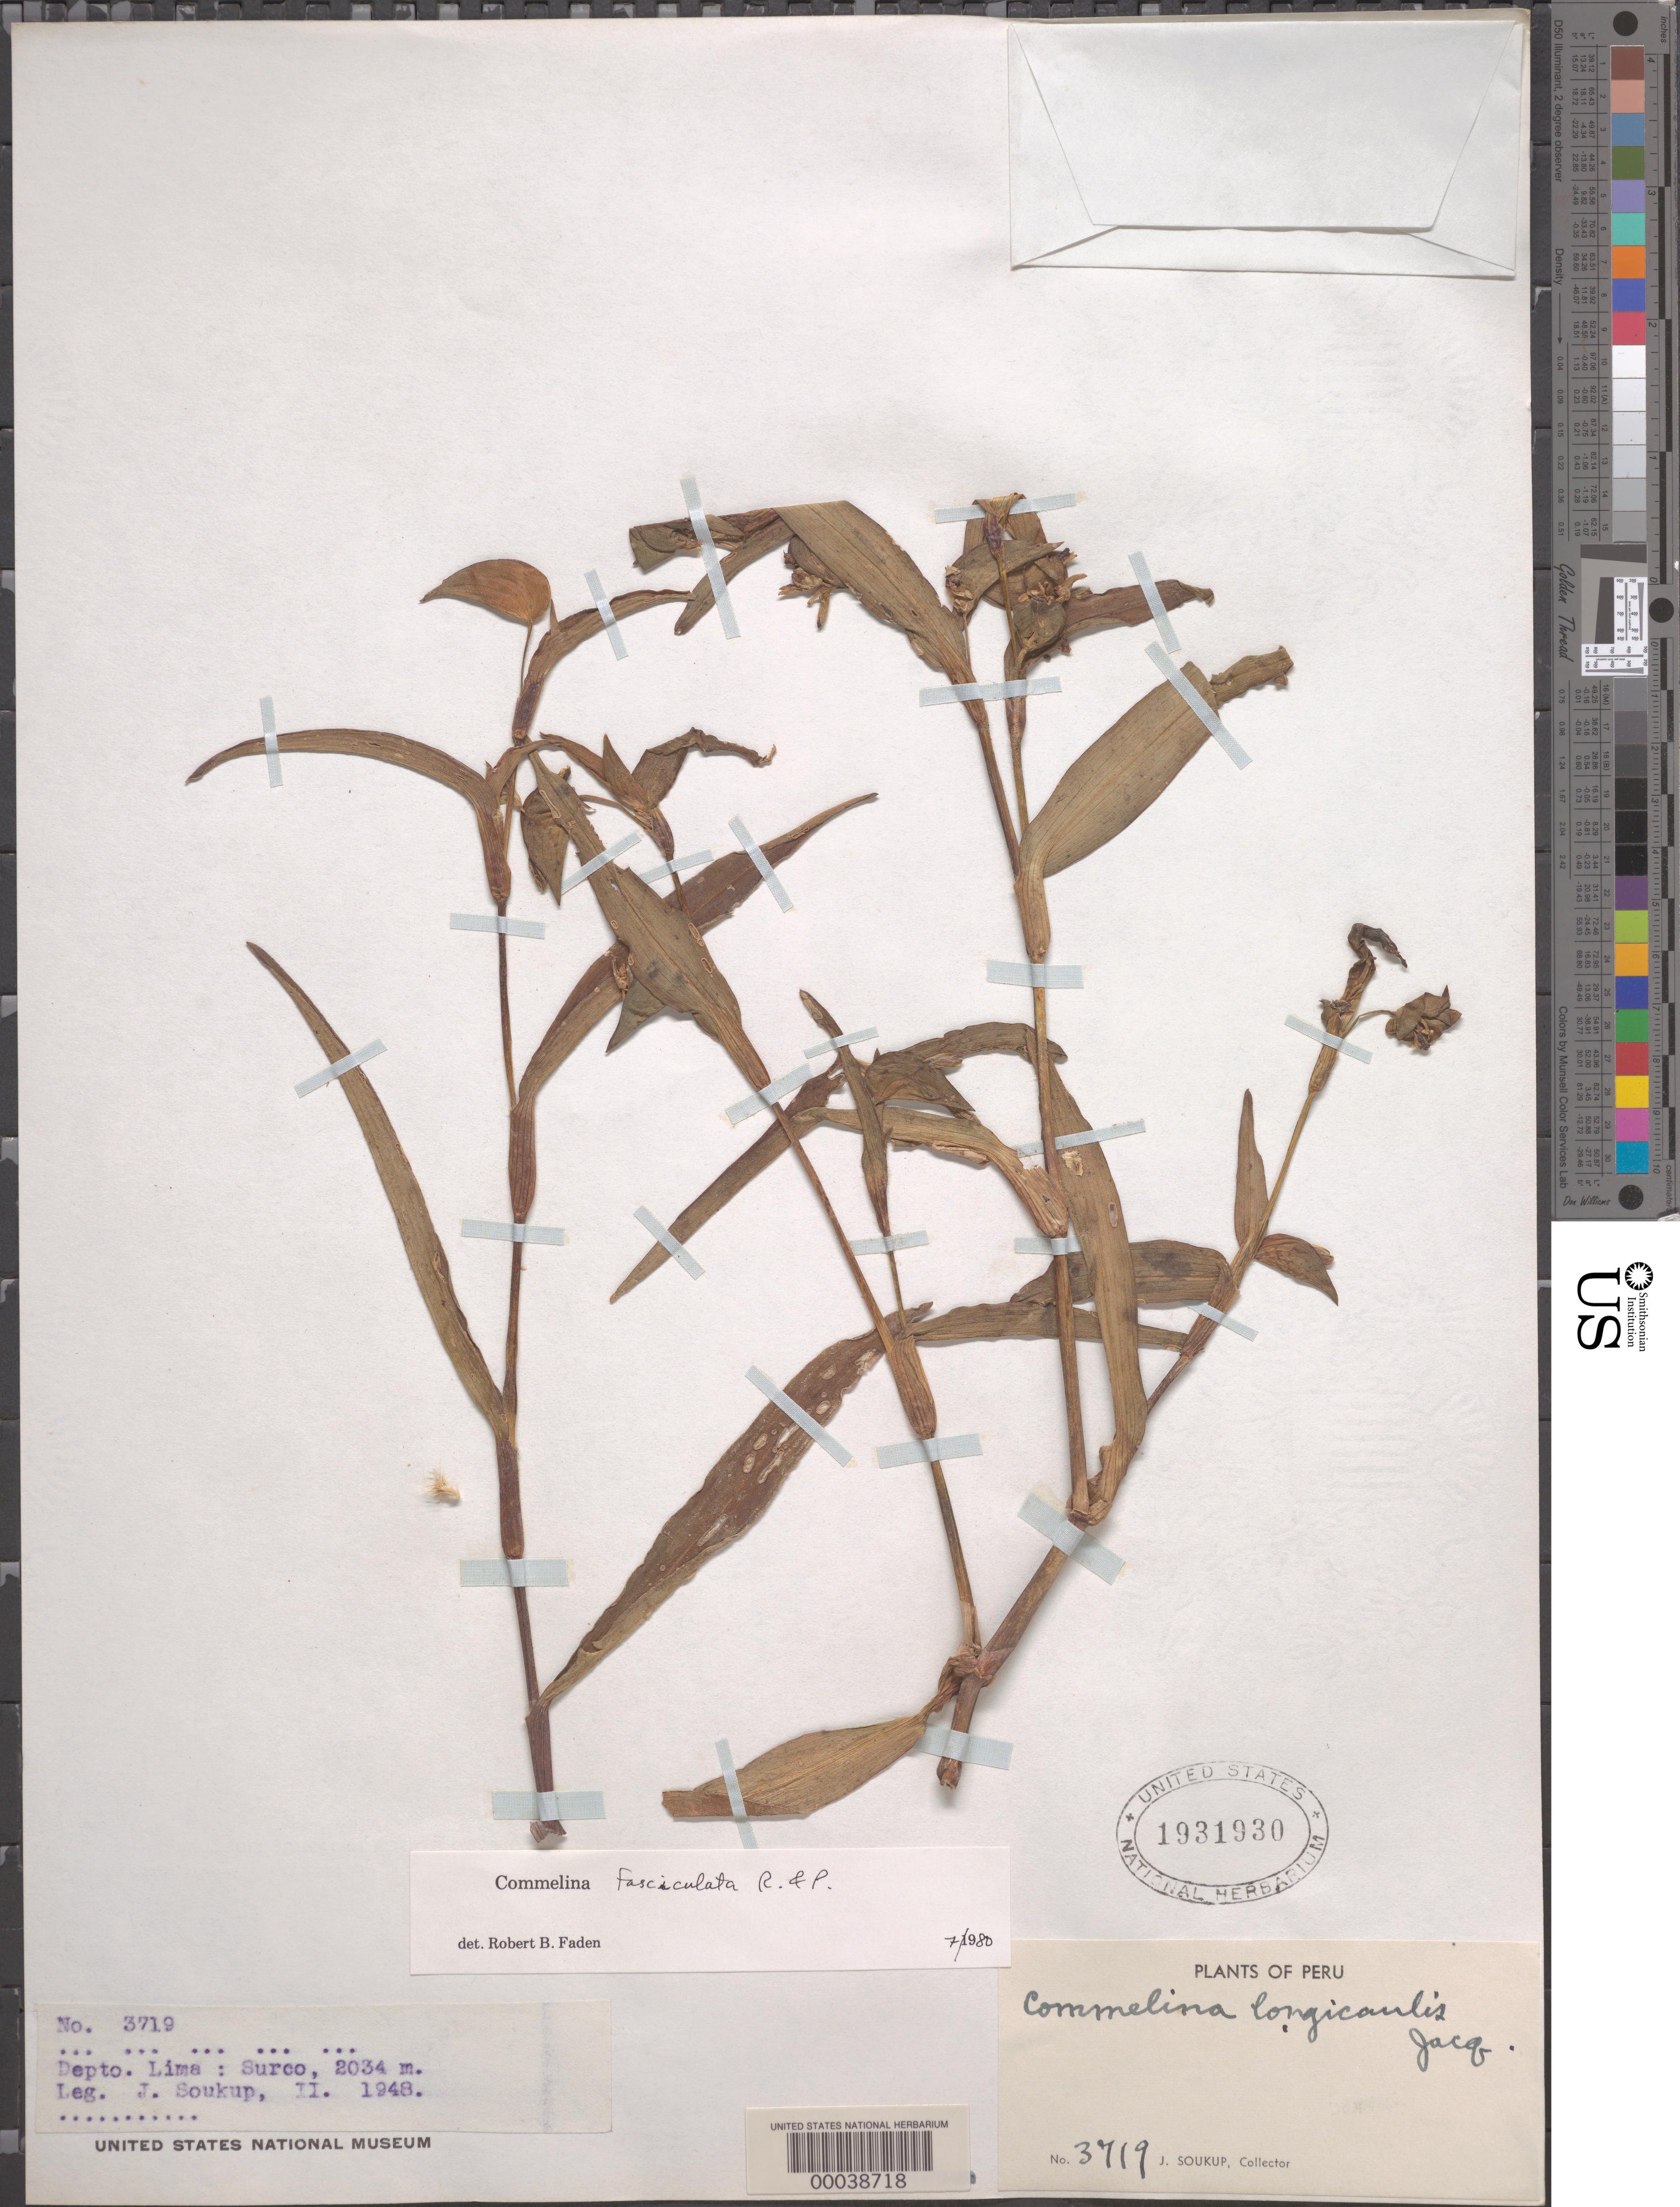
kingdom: Plantae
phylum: Tracheophyta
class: Liliopsida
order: Commelinales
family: Commelinaceae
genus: Commelina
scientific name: Commelina fasciculata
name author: Ruiz & Pav.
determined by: Faden, Robert B., (US), Smithsonian Institution - National Museum of Natural History (UNITED STATES)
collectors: J. J. Soukup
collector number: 3719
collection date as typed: Feb 1948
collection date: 1948-02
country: Peru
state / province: Lima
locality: Surco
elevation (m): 2034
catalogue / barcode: US 1931930